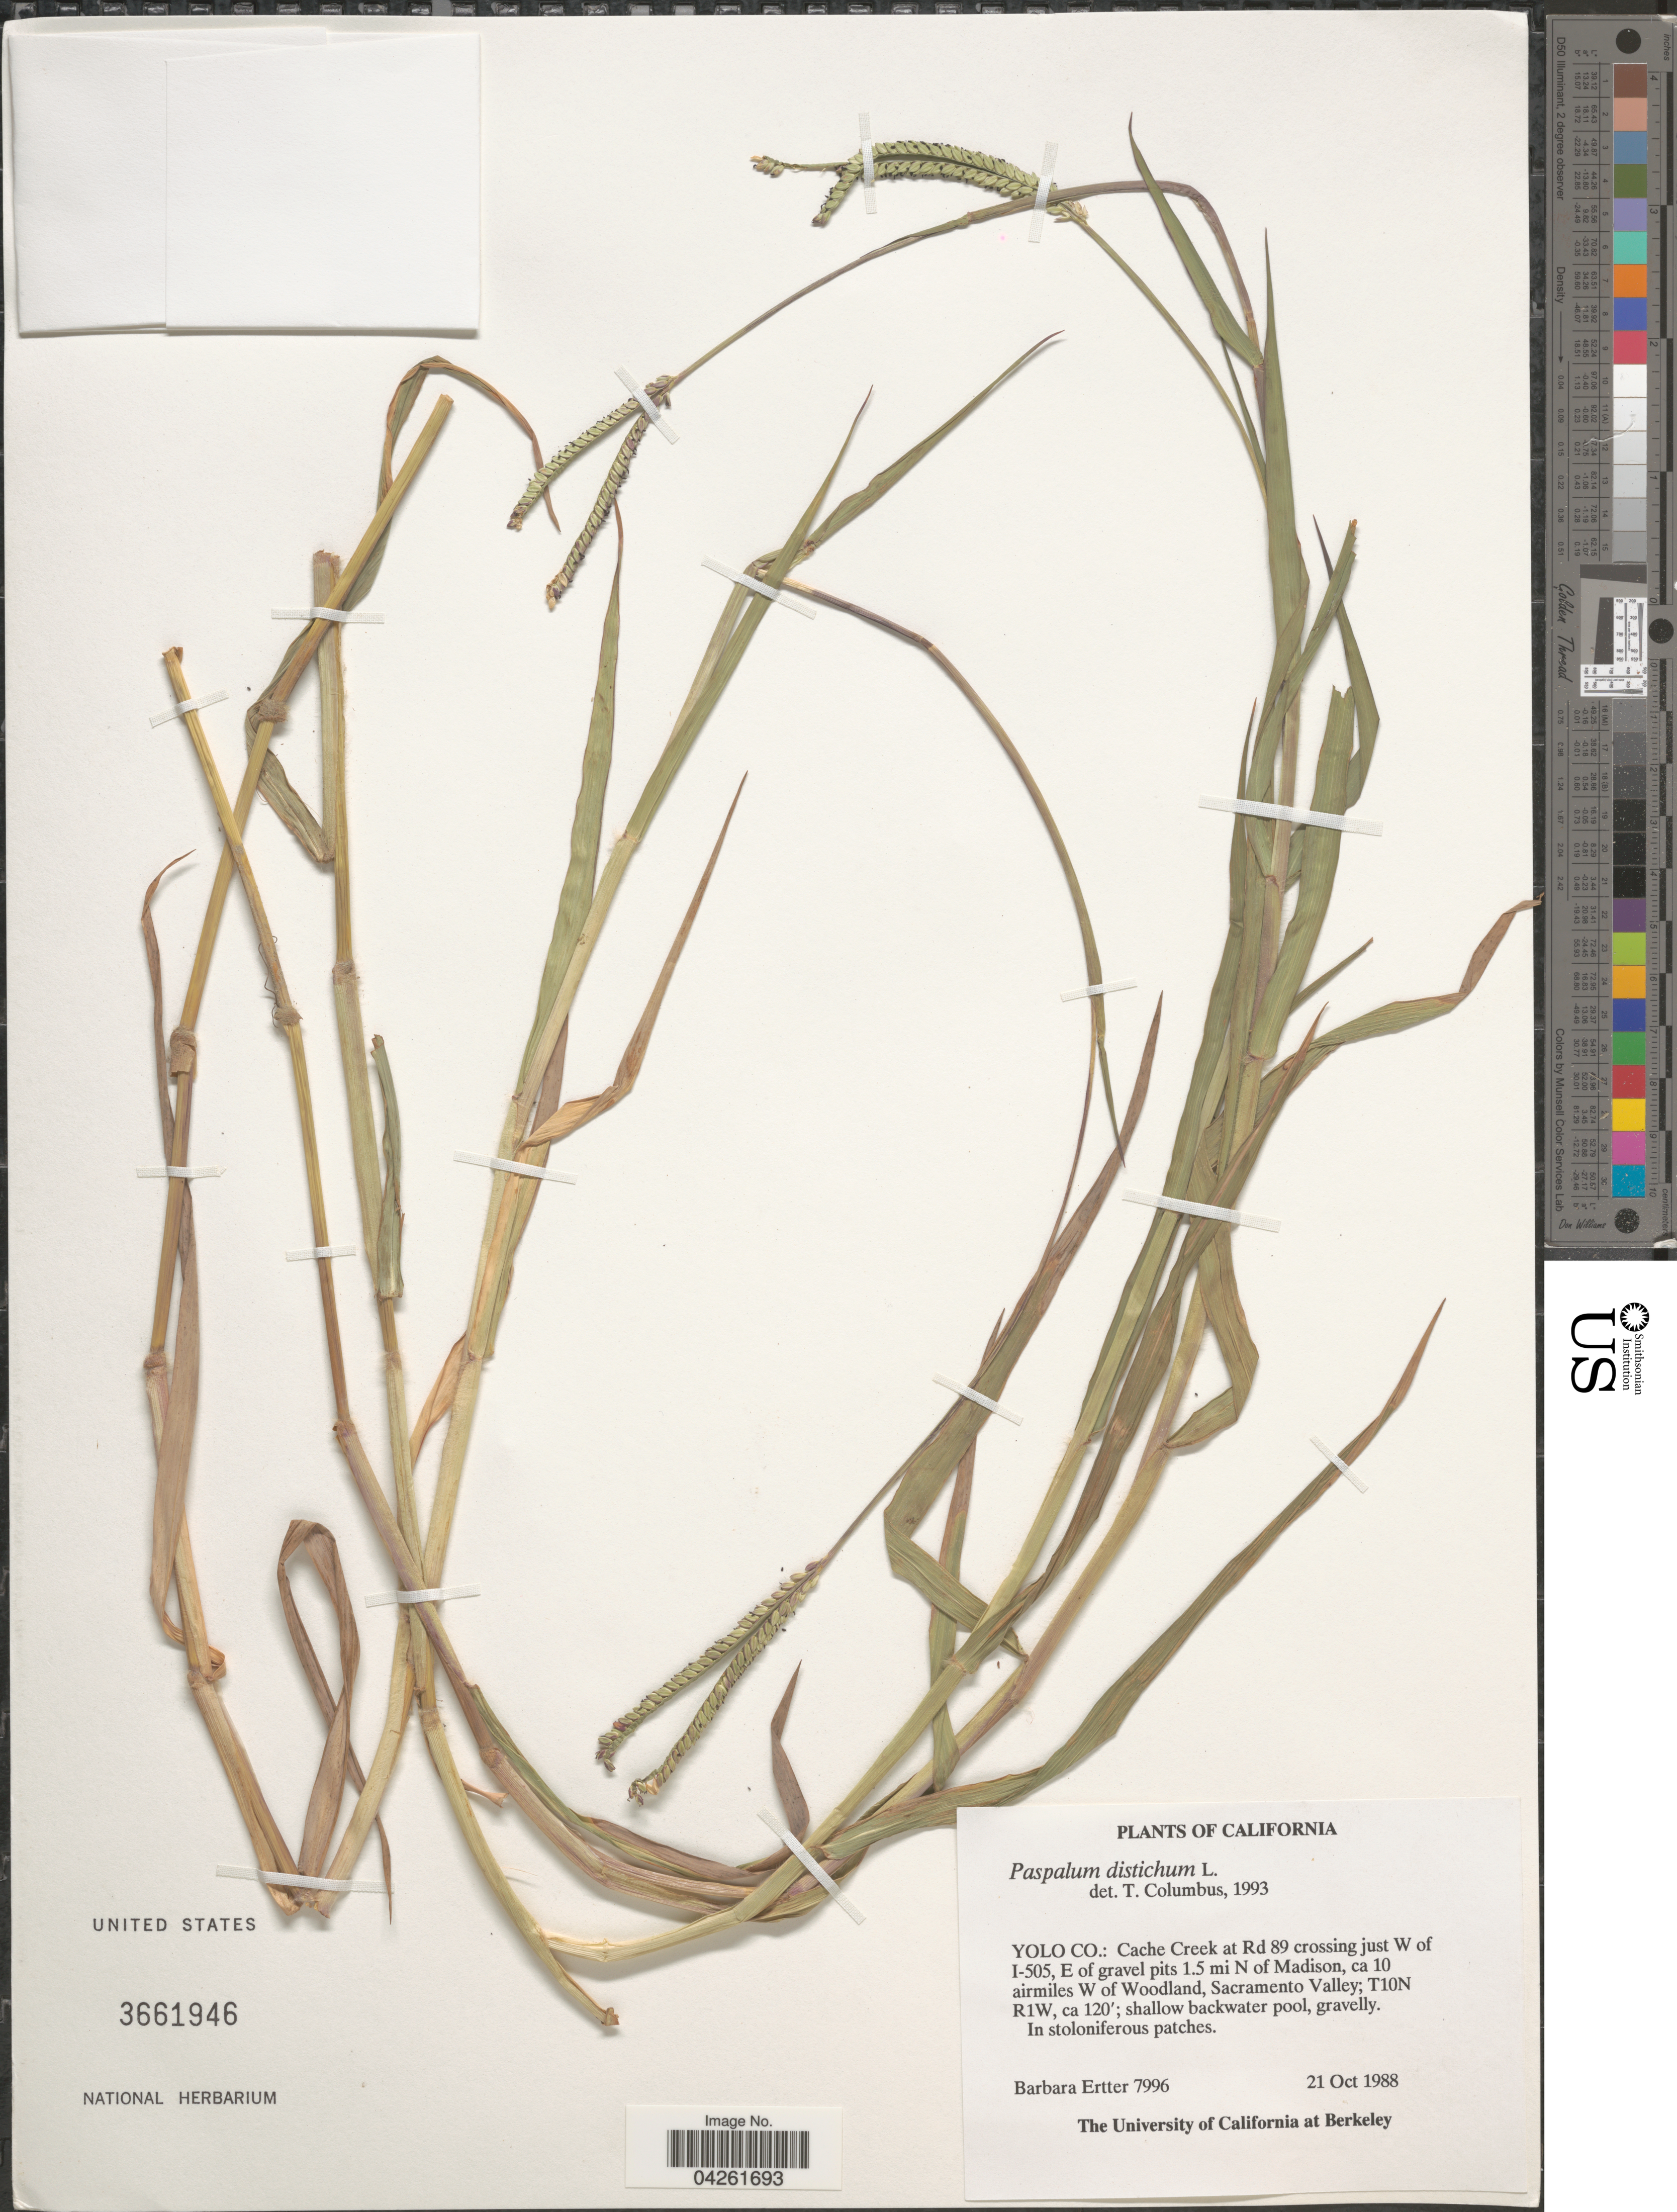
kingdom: Plantae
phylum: Tracheophyta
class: Liliopsida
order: Poales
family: Poaceae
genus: Paspalum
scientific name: Paspalum distichum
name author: L.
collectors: B. Ertter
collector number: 7996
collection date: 1988-10-21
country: United States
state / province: California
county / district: Sacramento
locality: Yolo Co.: Cache Creek at Rd 89 crossing just W of I-505, E of gravel pits 1.5 mi N of Madison, ca 10 airmiles W of Woodland, Sacramento Valley; T10N R1W.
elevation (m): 37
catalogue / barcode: US 3661946